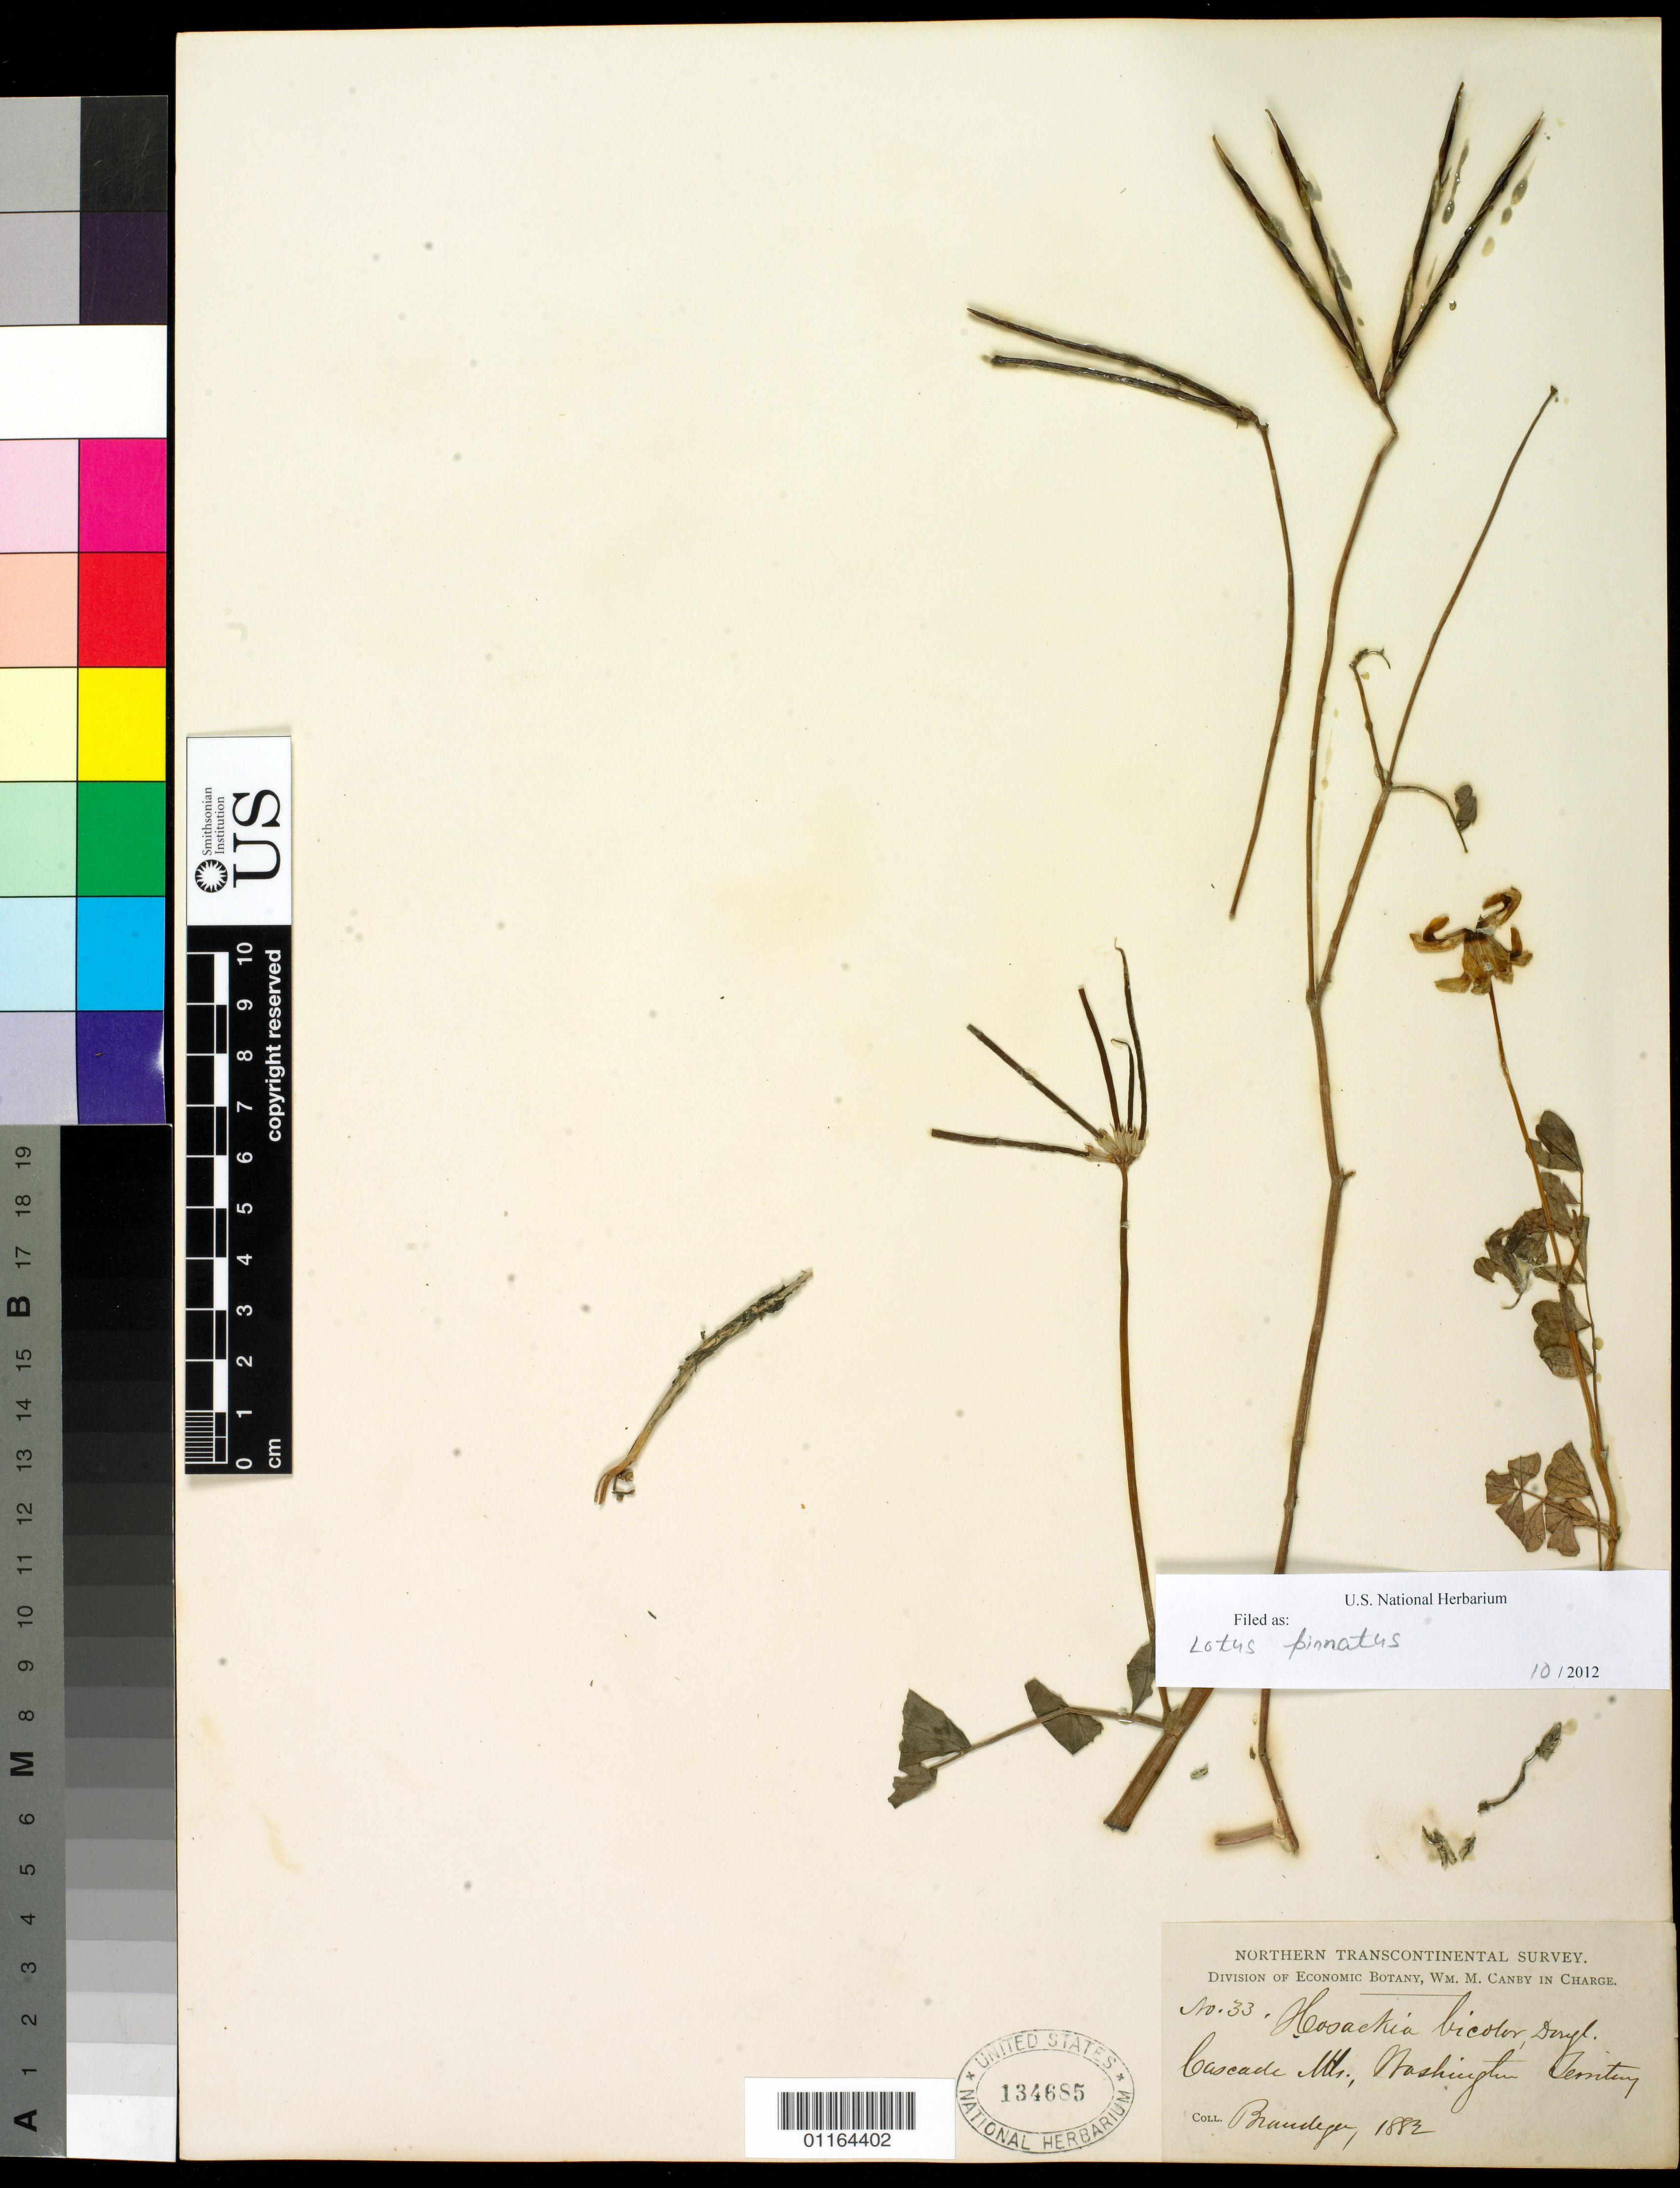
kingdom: Plantae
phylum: Tracheophyta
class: Magnoliopsida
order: Fabales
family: Fabaceae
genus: Hosackia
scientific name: Hosackia pinnata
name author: (Hook.) Abrams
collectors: T. S. Brandegee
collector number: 33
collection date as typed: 1882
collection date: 1882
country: United States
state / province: Washington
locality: Cascade Mts.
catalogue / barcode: US 134685